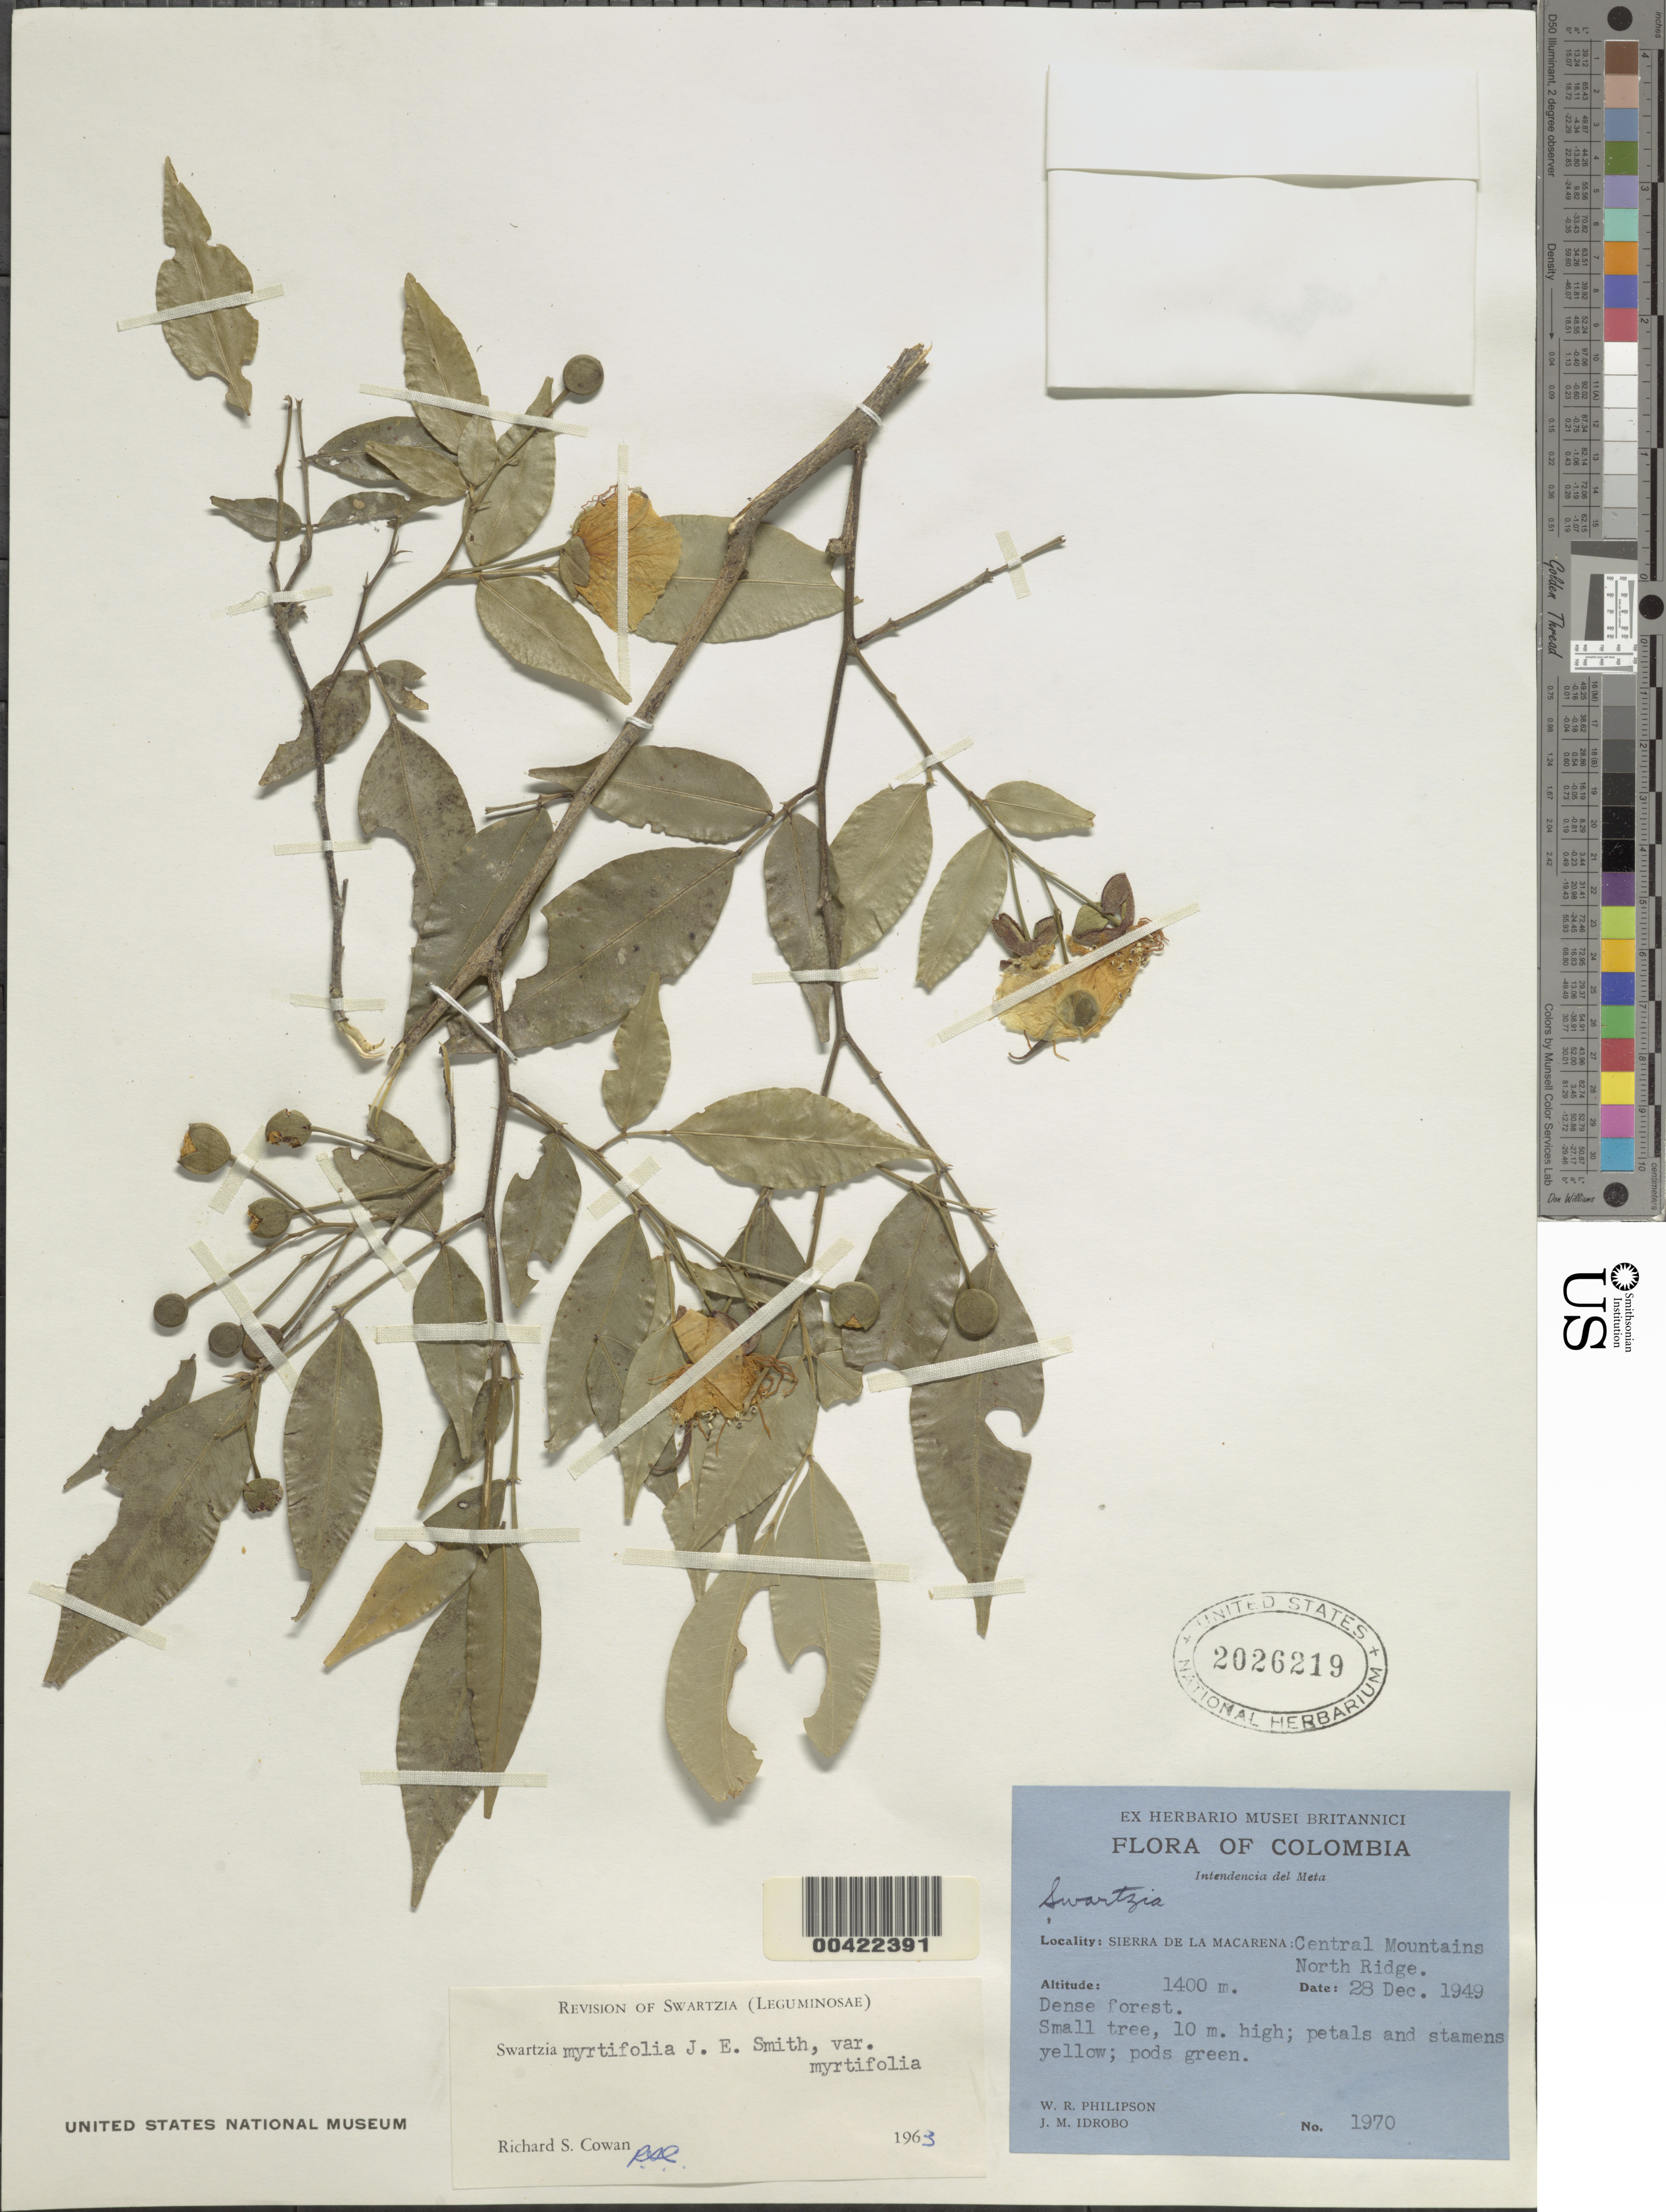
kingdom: Plantae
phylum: Tracheophyta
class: Magnoliopsida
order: Fabales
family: Fabaceae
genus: Swartzia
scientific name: Swartzia myrtifolia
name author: Sm.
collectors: W. R. Philipson & J. M. Idrobo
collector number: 1970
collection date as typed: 28 Dec 1949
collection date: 1949-12-28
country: Colombia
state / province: Meta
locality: Sierra de la Macarena; Central Mtns., N ridge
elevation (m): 1400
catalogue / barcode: US 2026219